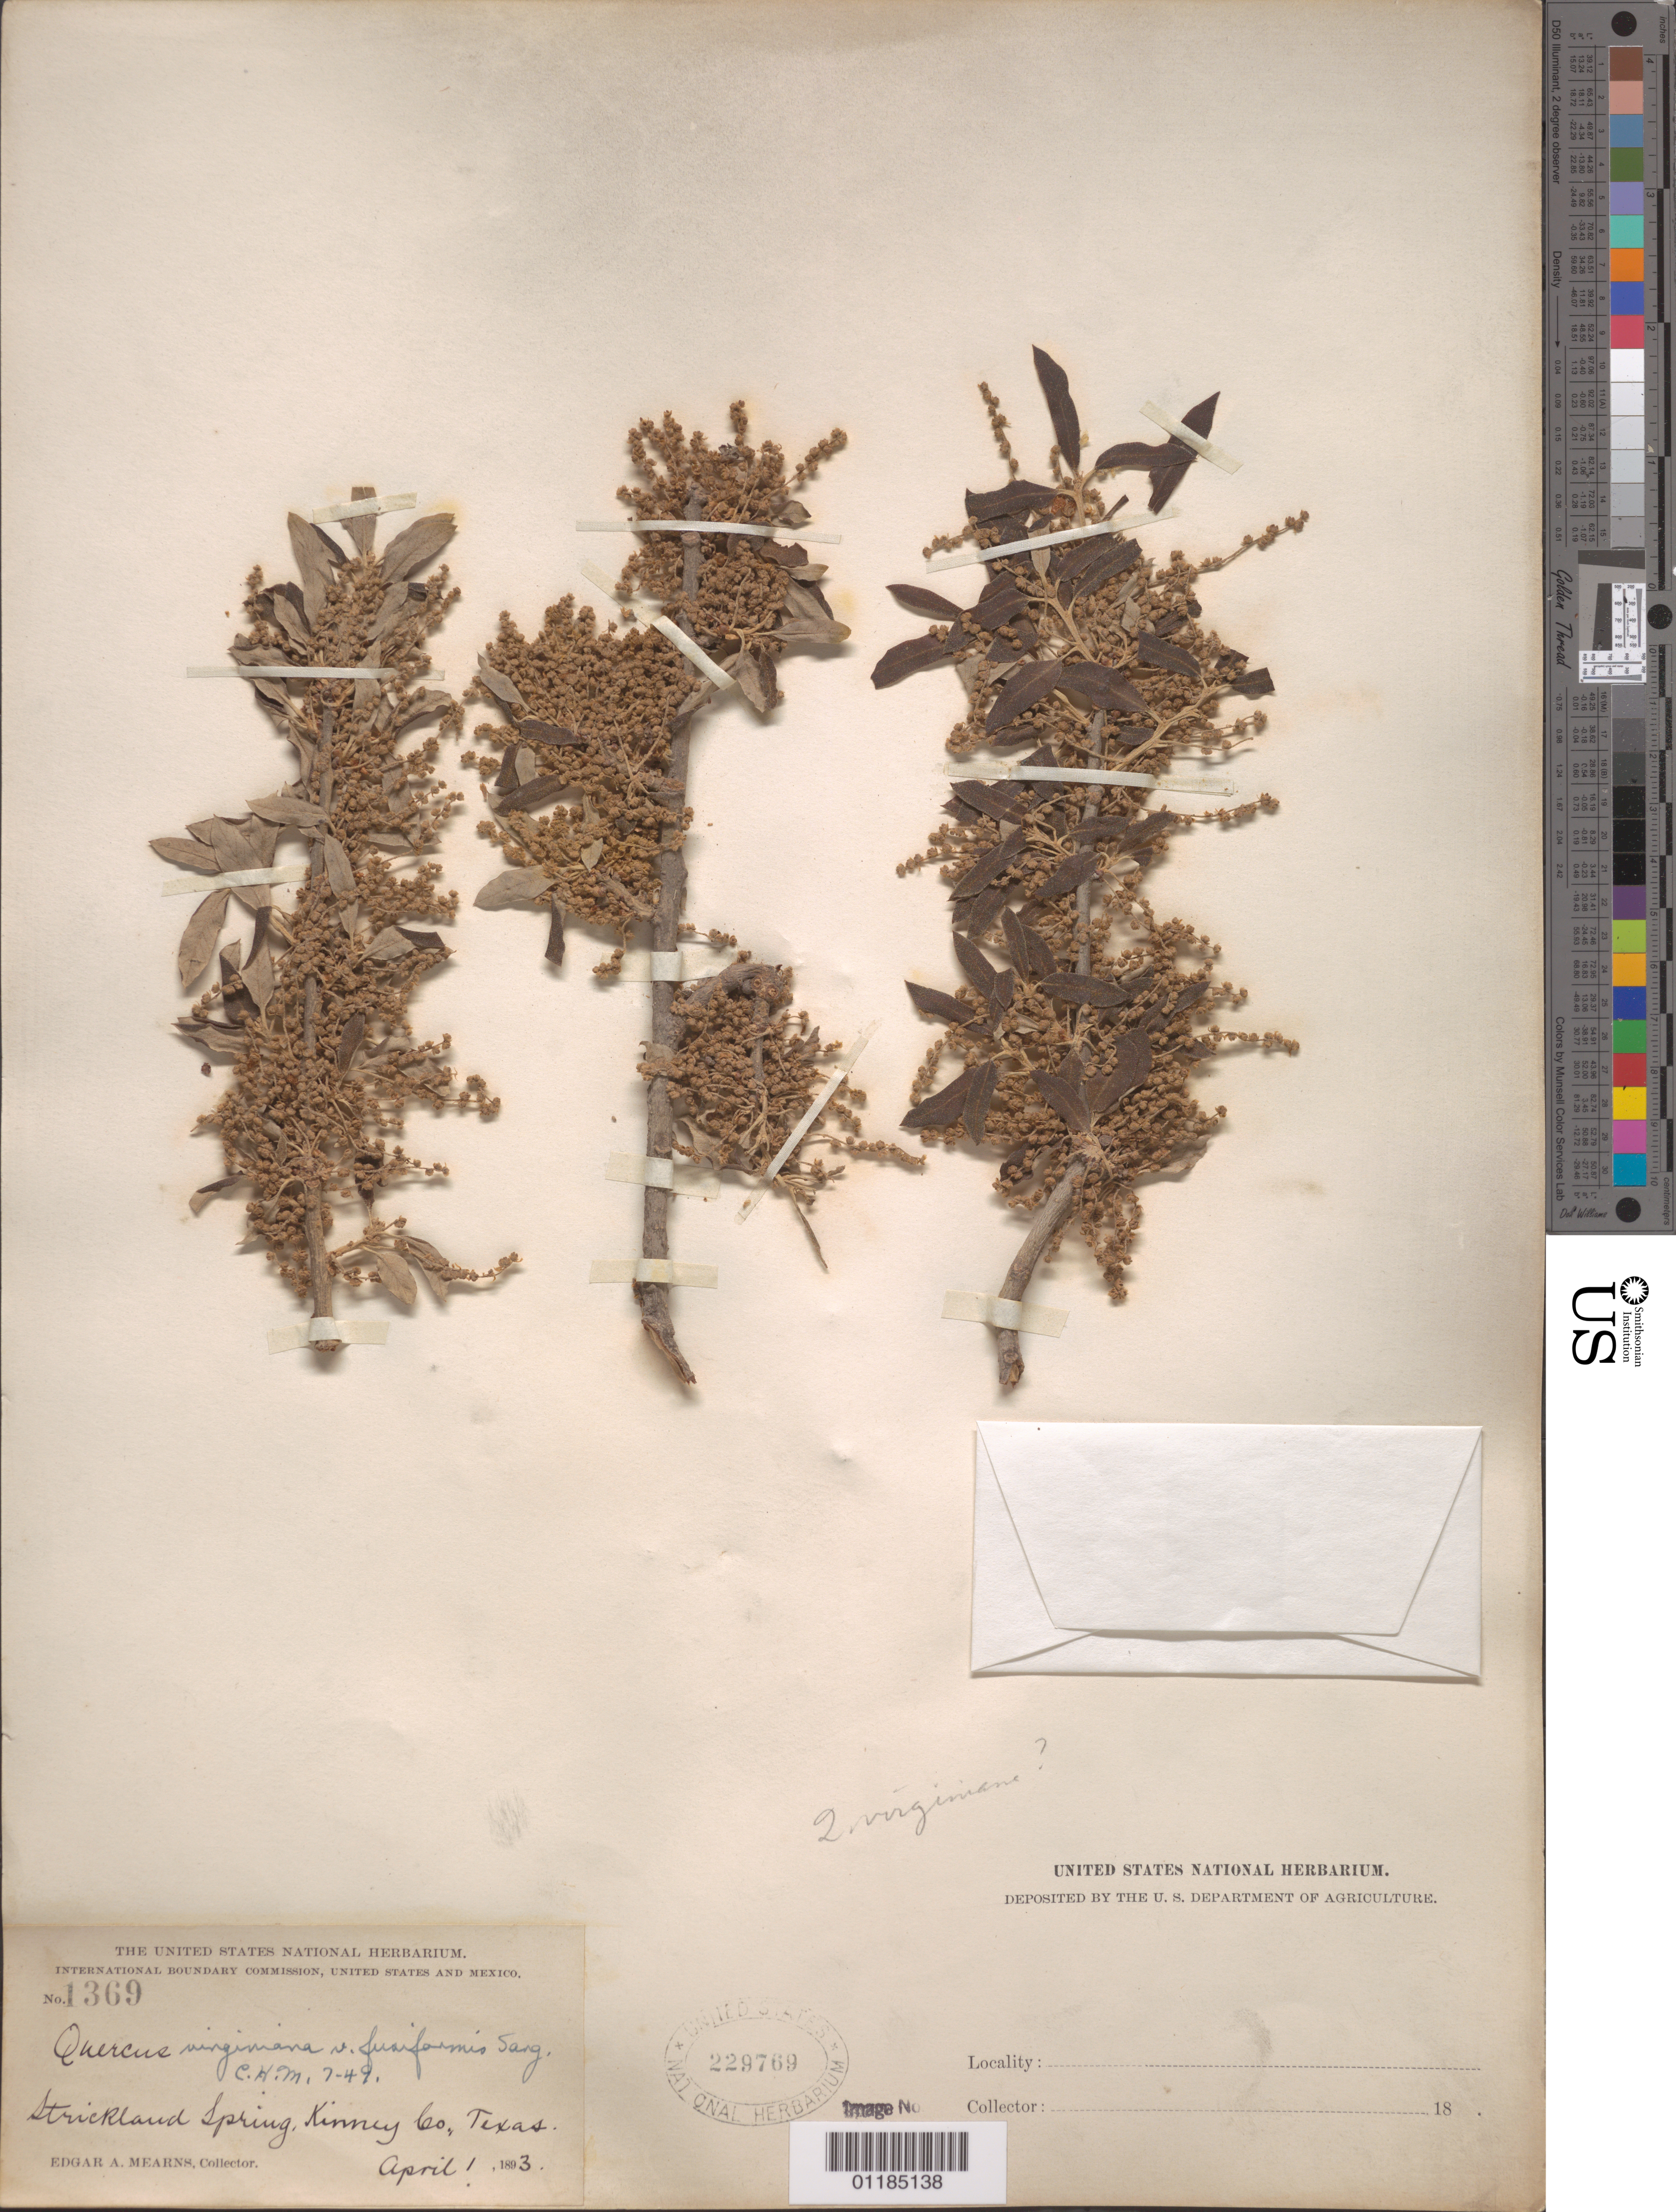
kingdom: Plantae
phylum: Tracheophyta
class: Magnoliopsida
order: Fagales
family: Fagaceae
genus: Quercus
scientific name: Quercus virginiana var. fusiformis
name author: (Small) Sarg.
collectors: E. A. Mearns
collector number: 1369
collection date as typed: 01 Apr 1893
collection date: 1893-04-01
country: United States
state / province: Texas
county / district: Kinney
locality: Strickland Spring.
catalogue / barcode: US 229769